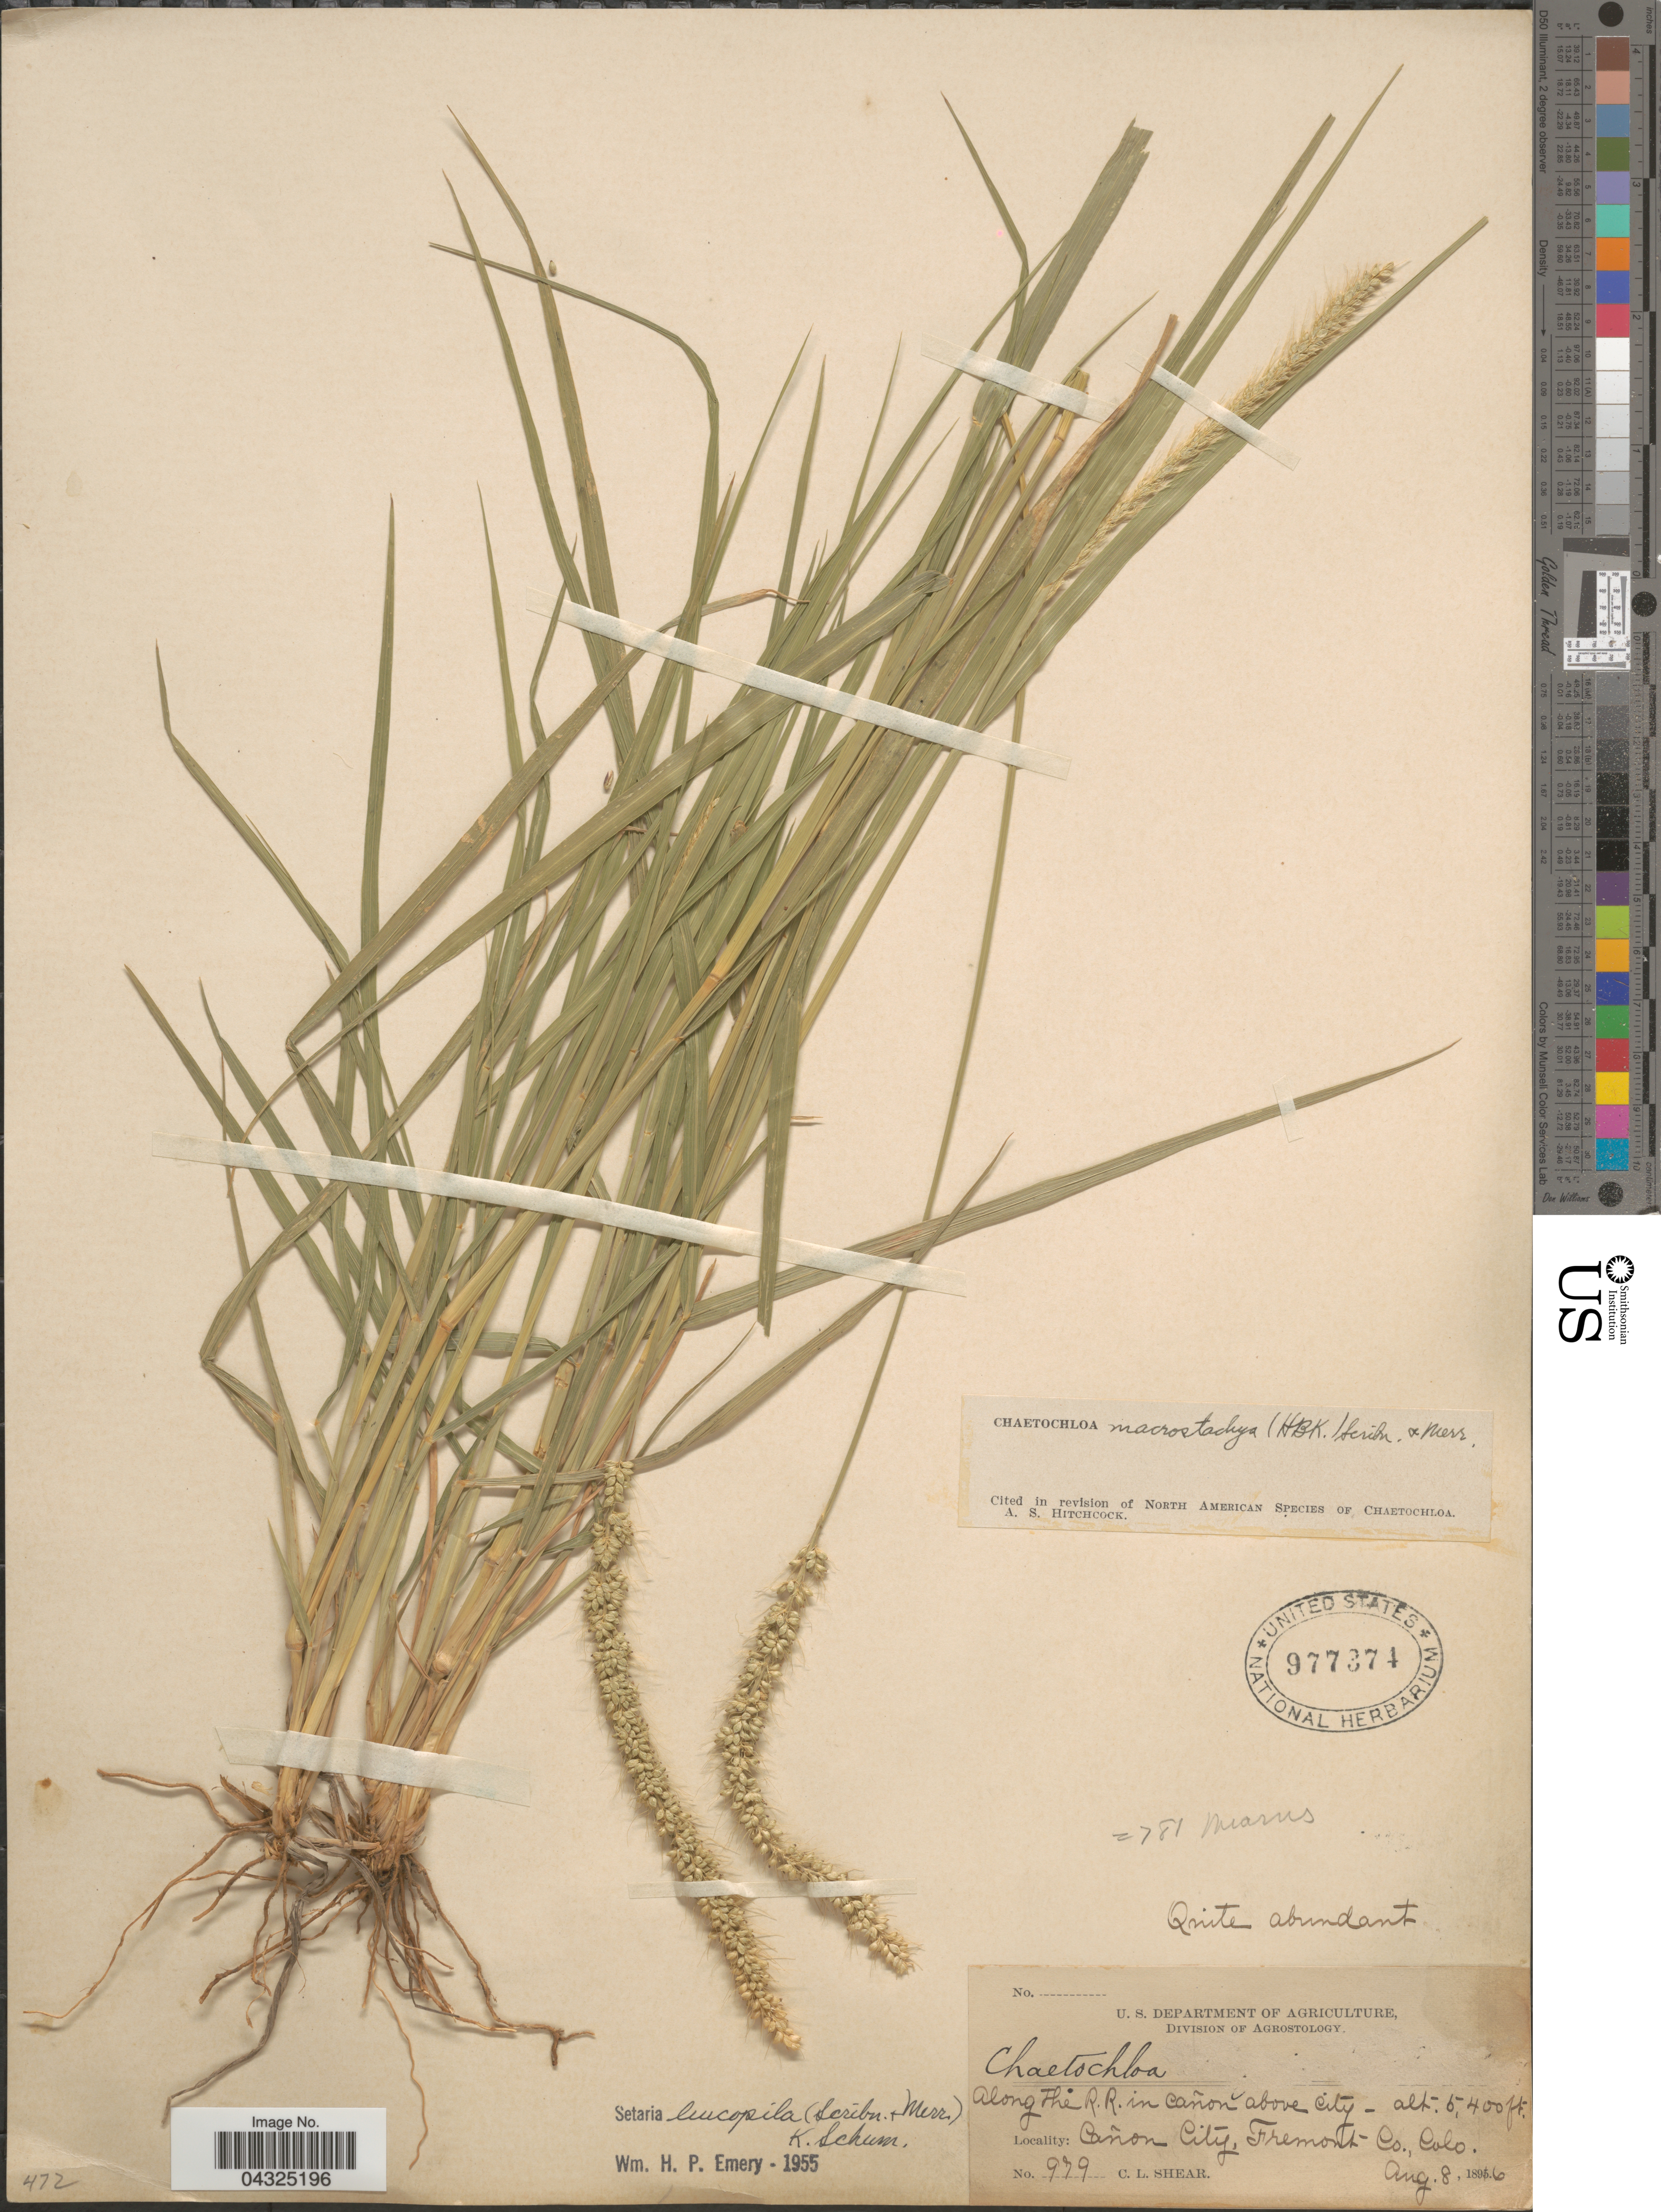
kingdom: Plantae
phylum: Tracheophyta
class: Liliopsida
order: Poales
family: Poaceae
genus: Setaria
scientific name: Setaria leucopila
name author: (Scribn. & Merr.) K. Schum.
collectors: C. L. Shear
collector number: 979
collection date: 1896-08-08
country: United States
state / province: Colorado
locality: Along the R. R. in cañon above city. Cañon City, Fremont Co.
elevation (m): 1646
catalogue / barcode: US 977374